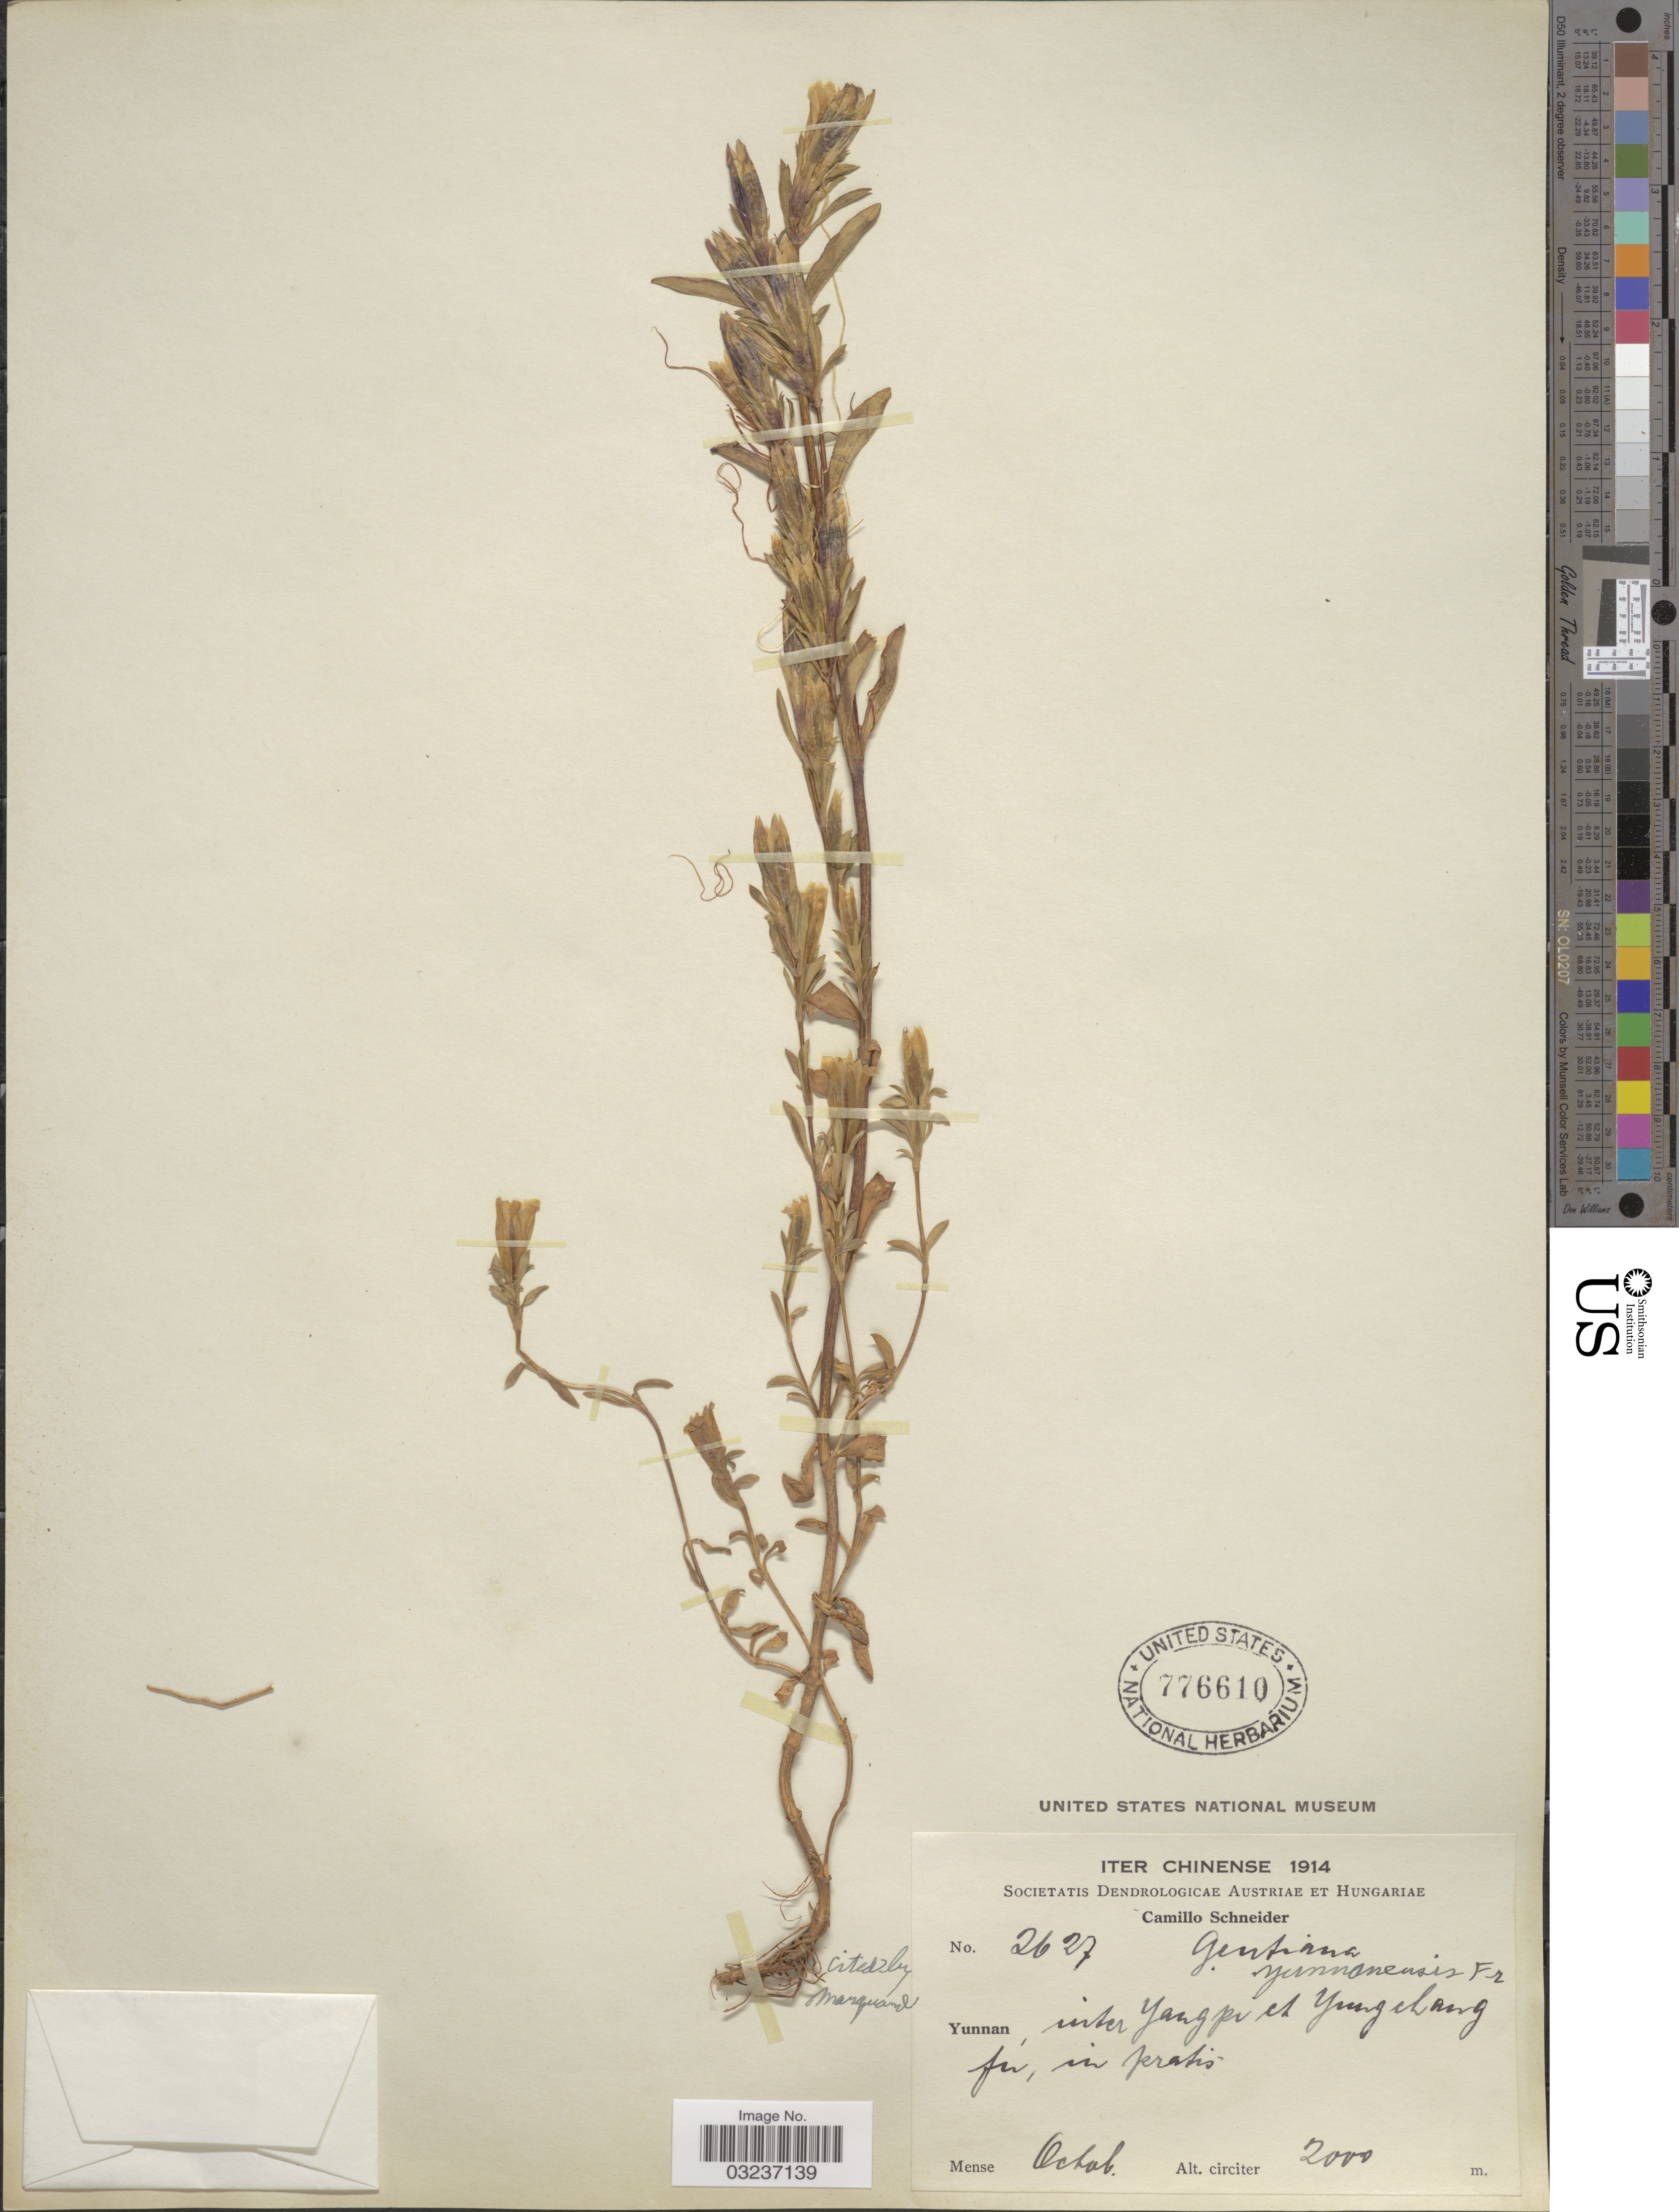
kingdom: Plantae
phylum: Tracheophyta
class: Magnoliopsida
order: Gentianales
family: Gentianaceae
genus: Gentiana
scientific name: Gentiana yunnanensis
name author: Franch.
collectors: C. K. Schneider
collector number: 2627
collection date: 1914-10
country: China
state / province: Yunnan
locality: Inter Yangpi et Yungchang fu.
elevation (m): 2000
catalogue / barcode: US 776610